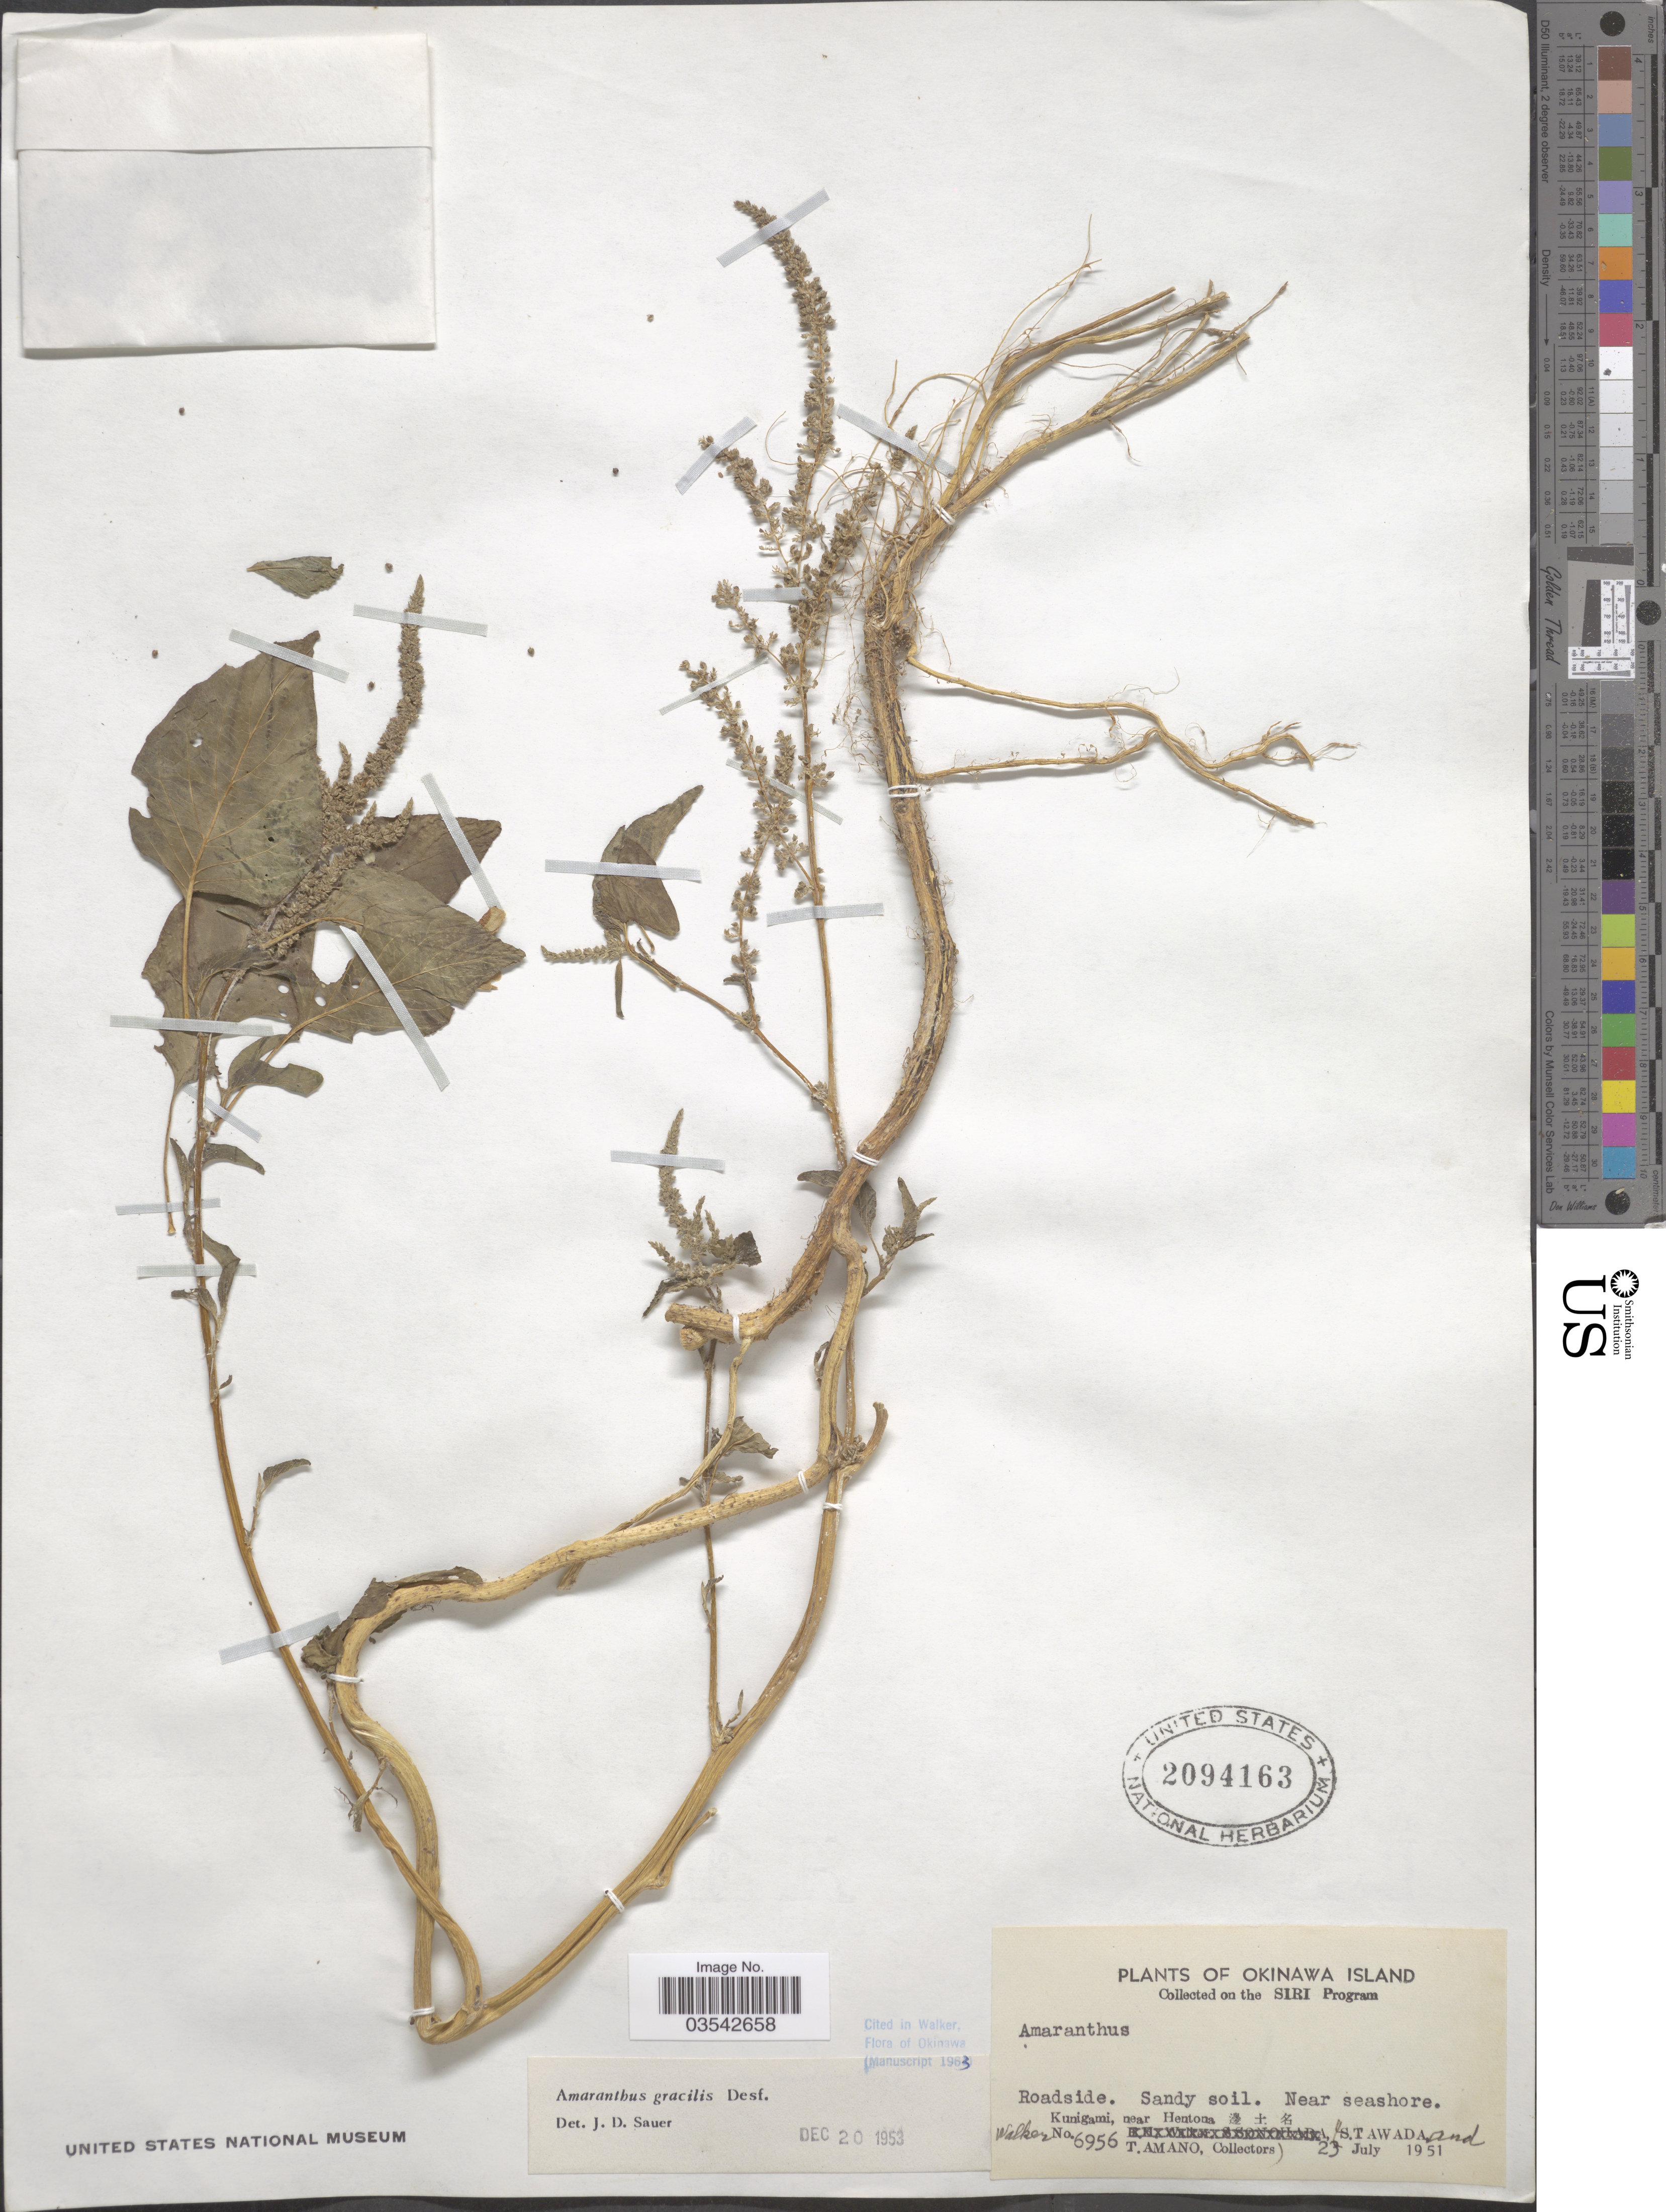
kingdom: Plantae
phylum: Tracheophyta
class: Magnoliopsida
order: Caryophyllales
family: Amaranthaceae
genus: Amaranthus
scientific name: Amaranthus viridis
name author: L.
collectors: -. Walker, S. Tawada & T. Amano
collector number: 6956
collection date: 1951-07-23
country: Japan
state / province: Okinawa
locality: Okinawa Island. Roadside. Near seashore. Kunigami, near Hentona.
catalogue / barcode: US 2094163